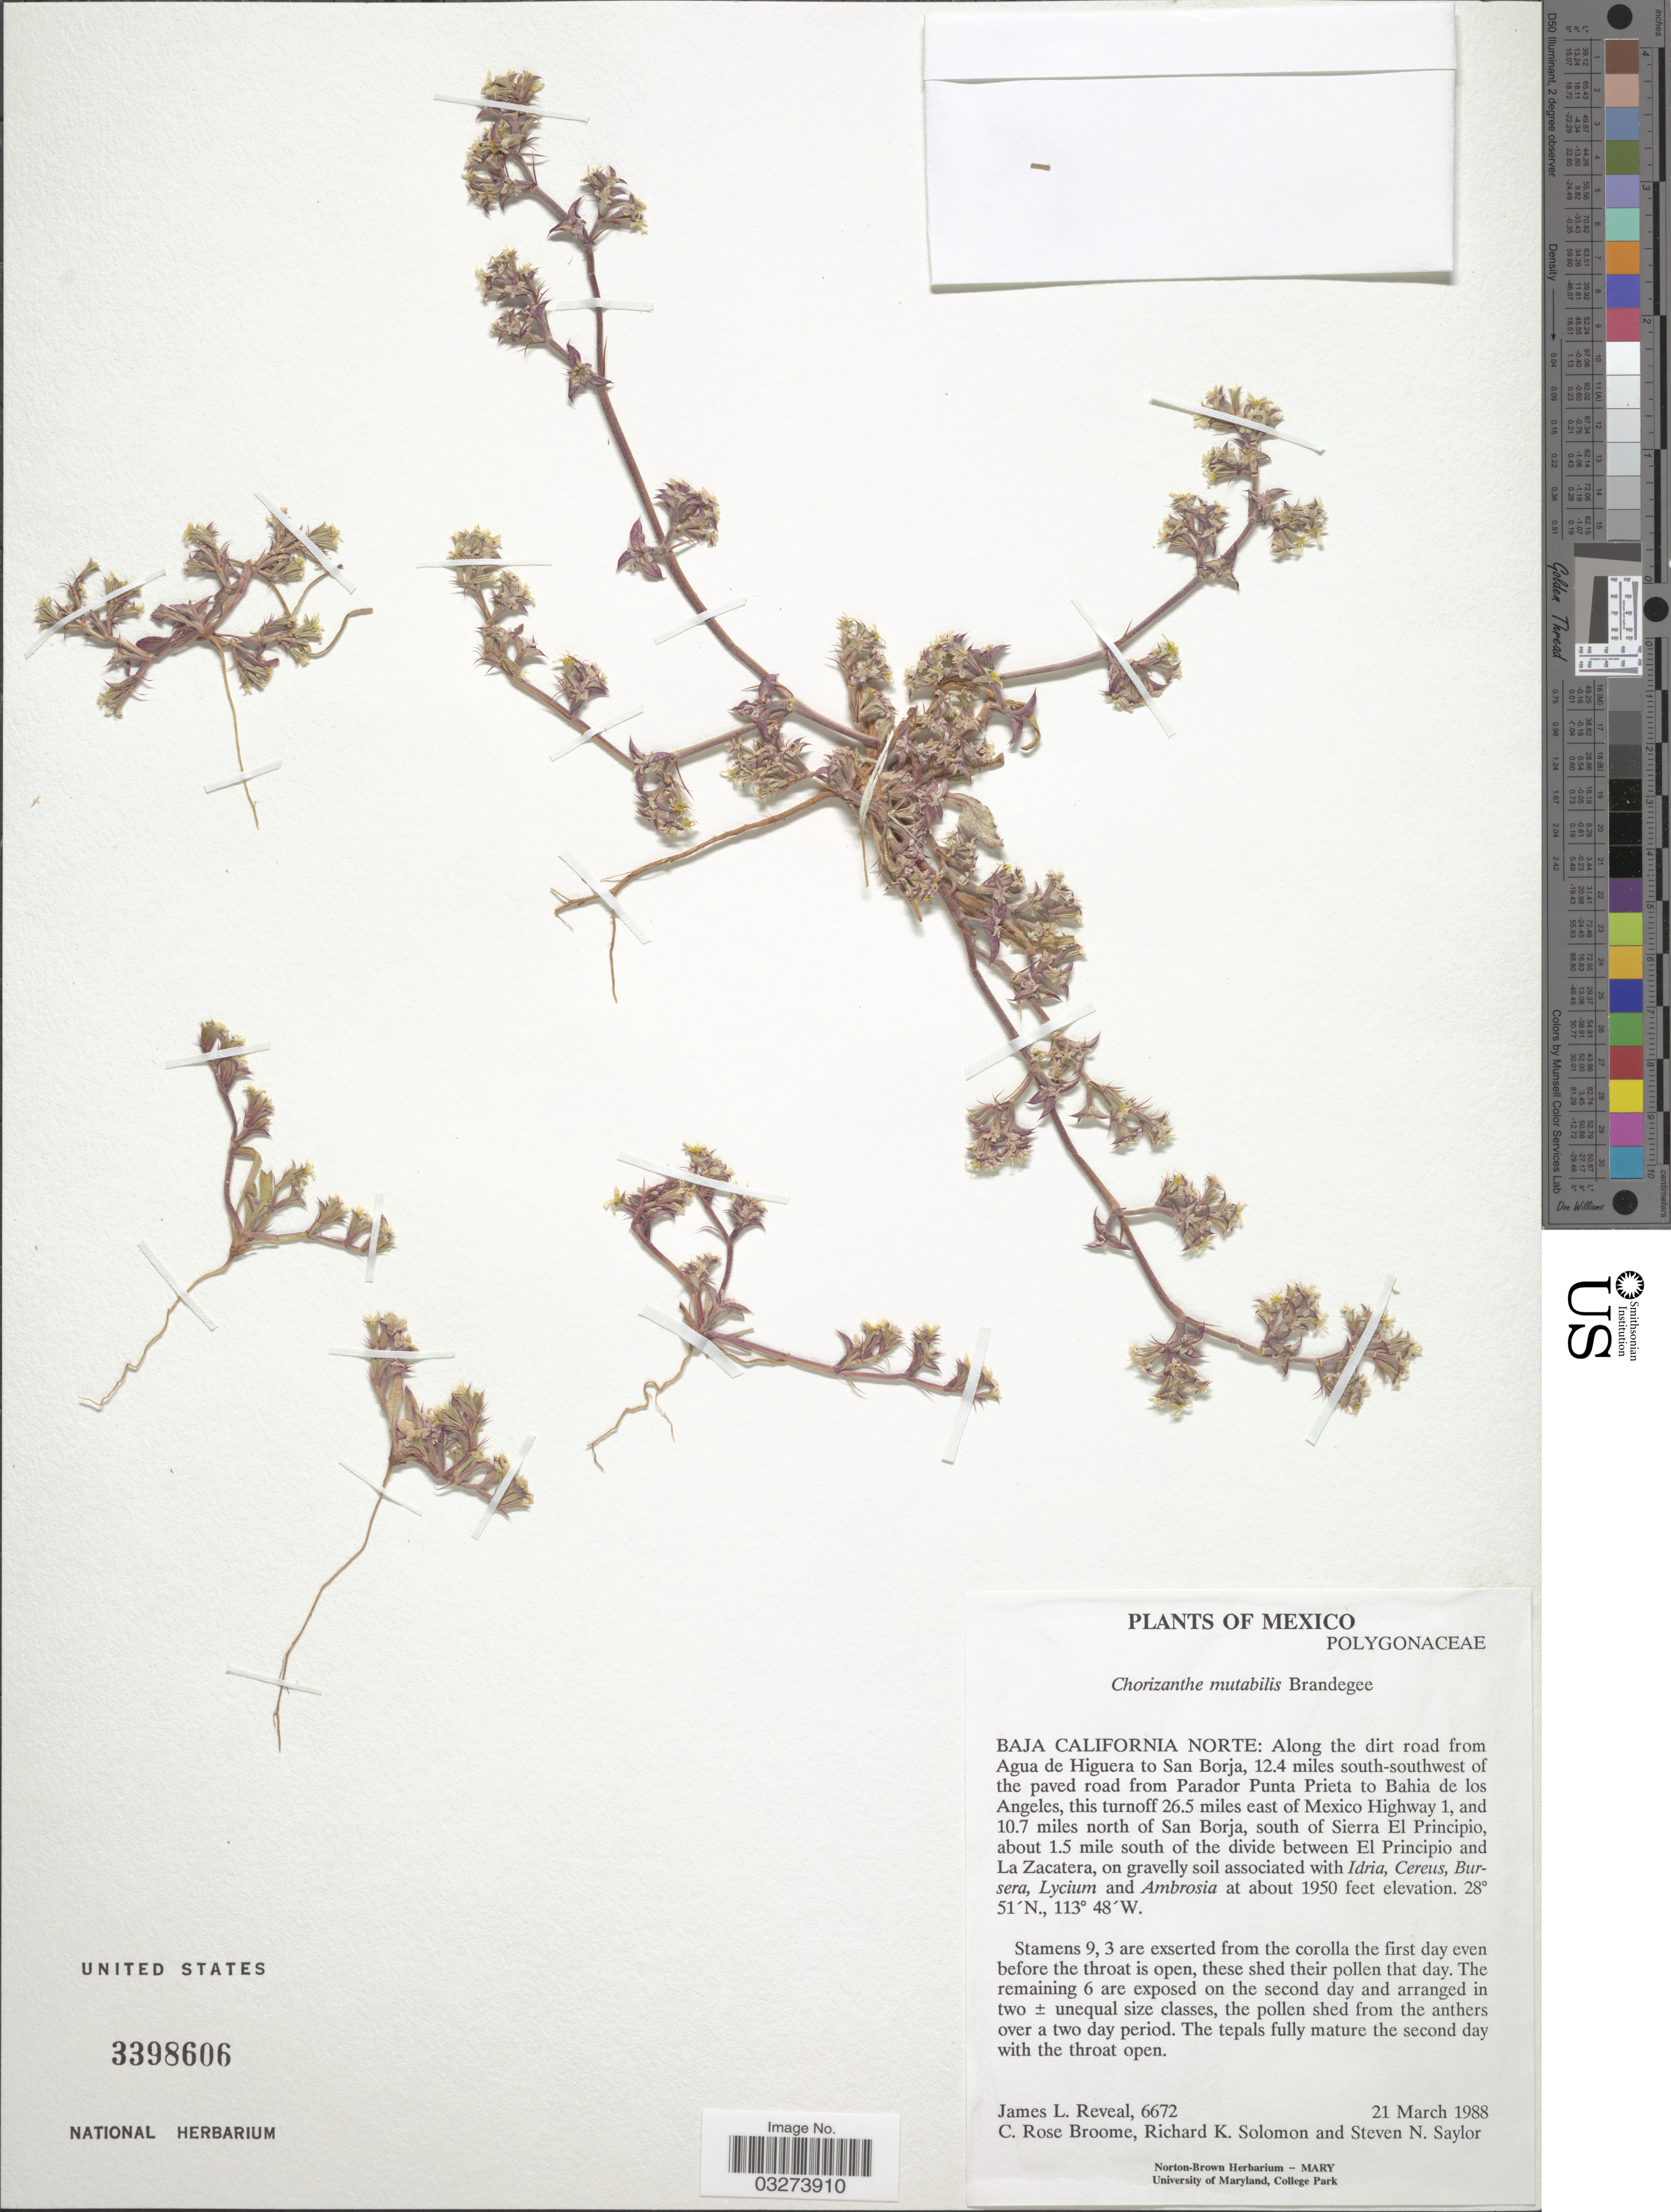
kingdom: Plantae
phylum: Tracheophyta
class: Magnoliopsida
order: Caryophyllales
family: Polygonaceae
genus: Chorizanthe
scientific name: Chorizanthe mutabilis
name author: Brandegee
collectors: J. L. Reveal, C. R. Broome, R. Solomon & S. Saylor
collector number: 6675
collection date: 1988-03-21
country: Mexico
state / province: Baja California Norte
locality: Along the dirt road from Agua de Higuera to San Borja, 12.4 miles south-southwest of the paved road from Parador Punta Prieta to Bahia de los Angeles, this turnoff 26.5 miles east of Mexico Highway 1, and 10.7 miles north of San Borja, south of Sierra El Principio and La Zacatera.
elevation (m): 594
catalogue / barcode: US 3398606